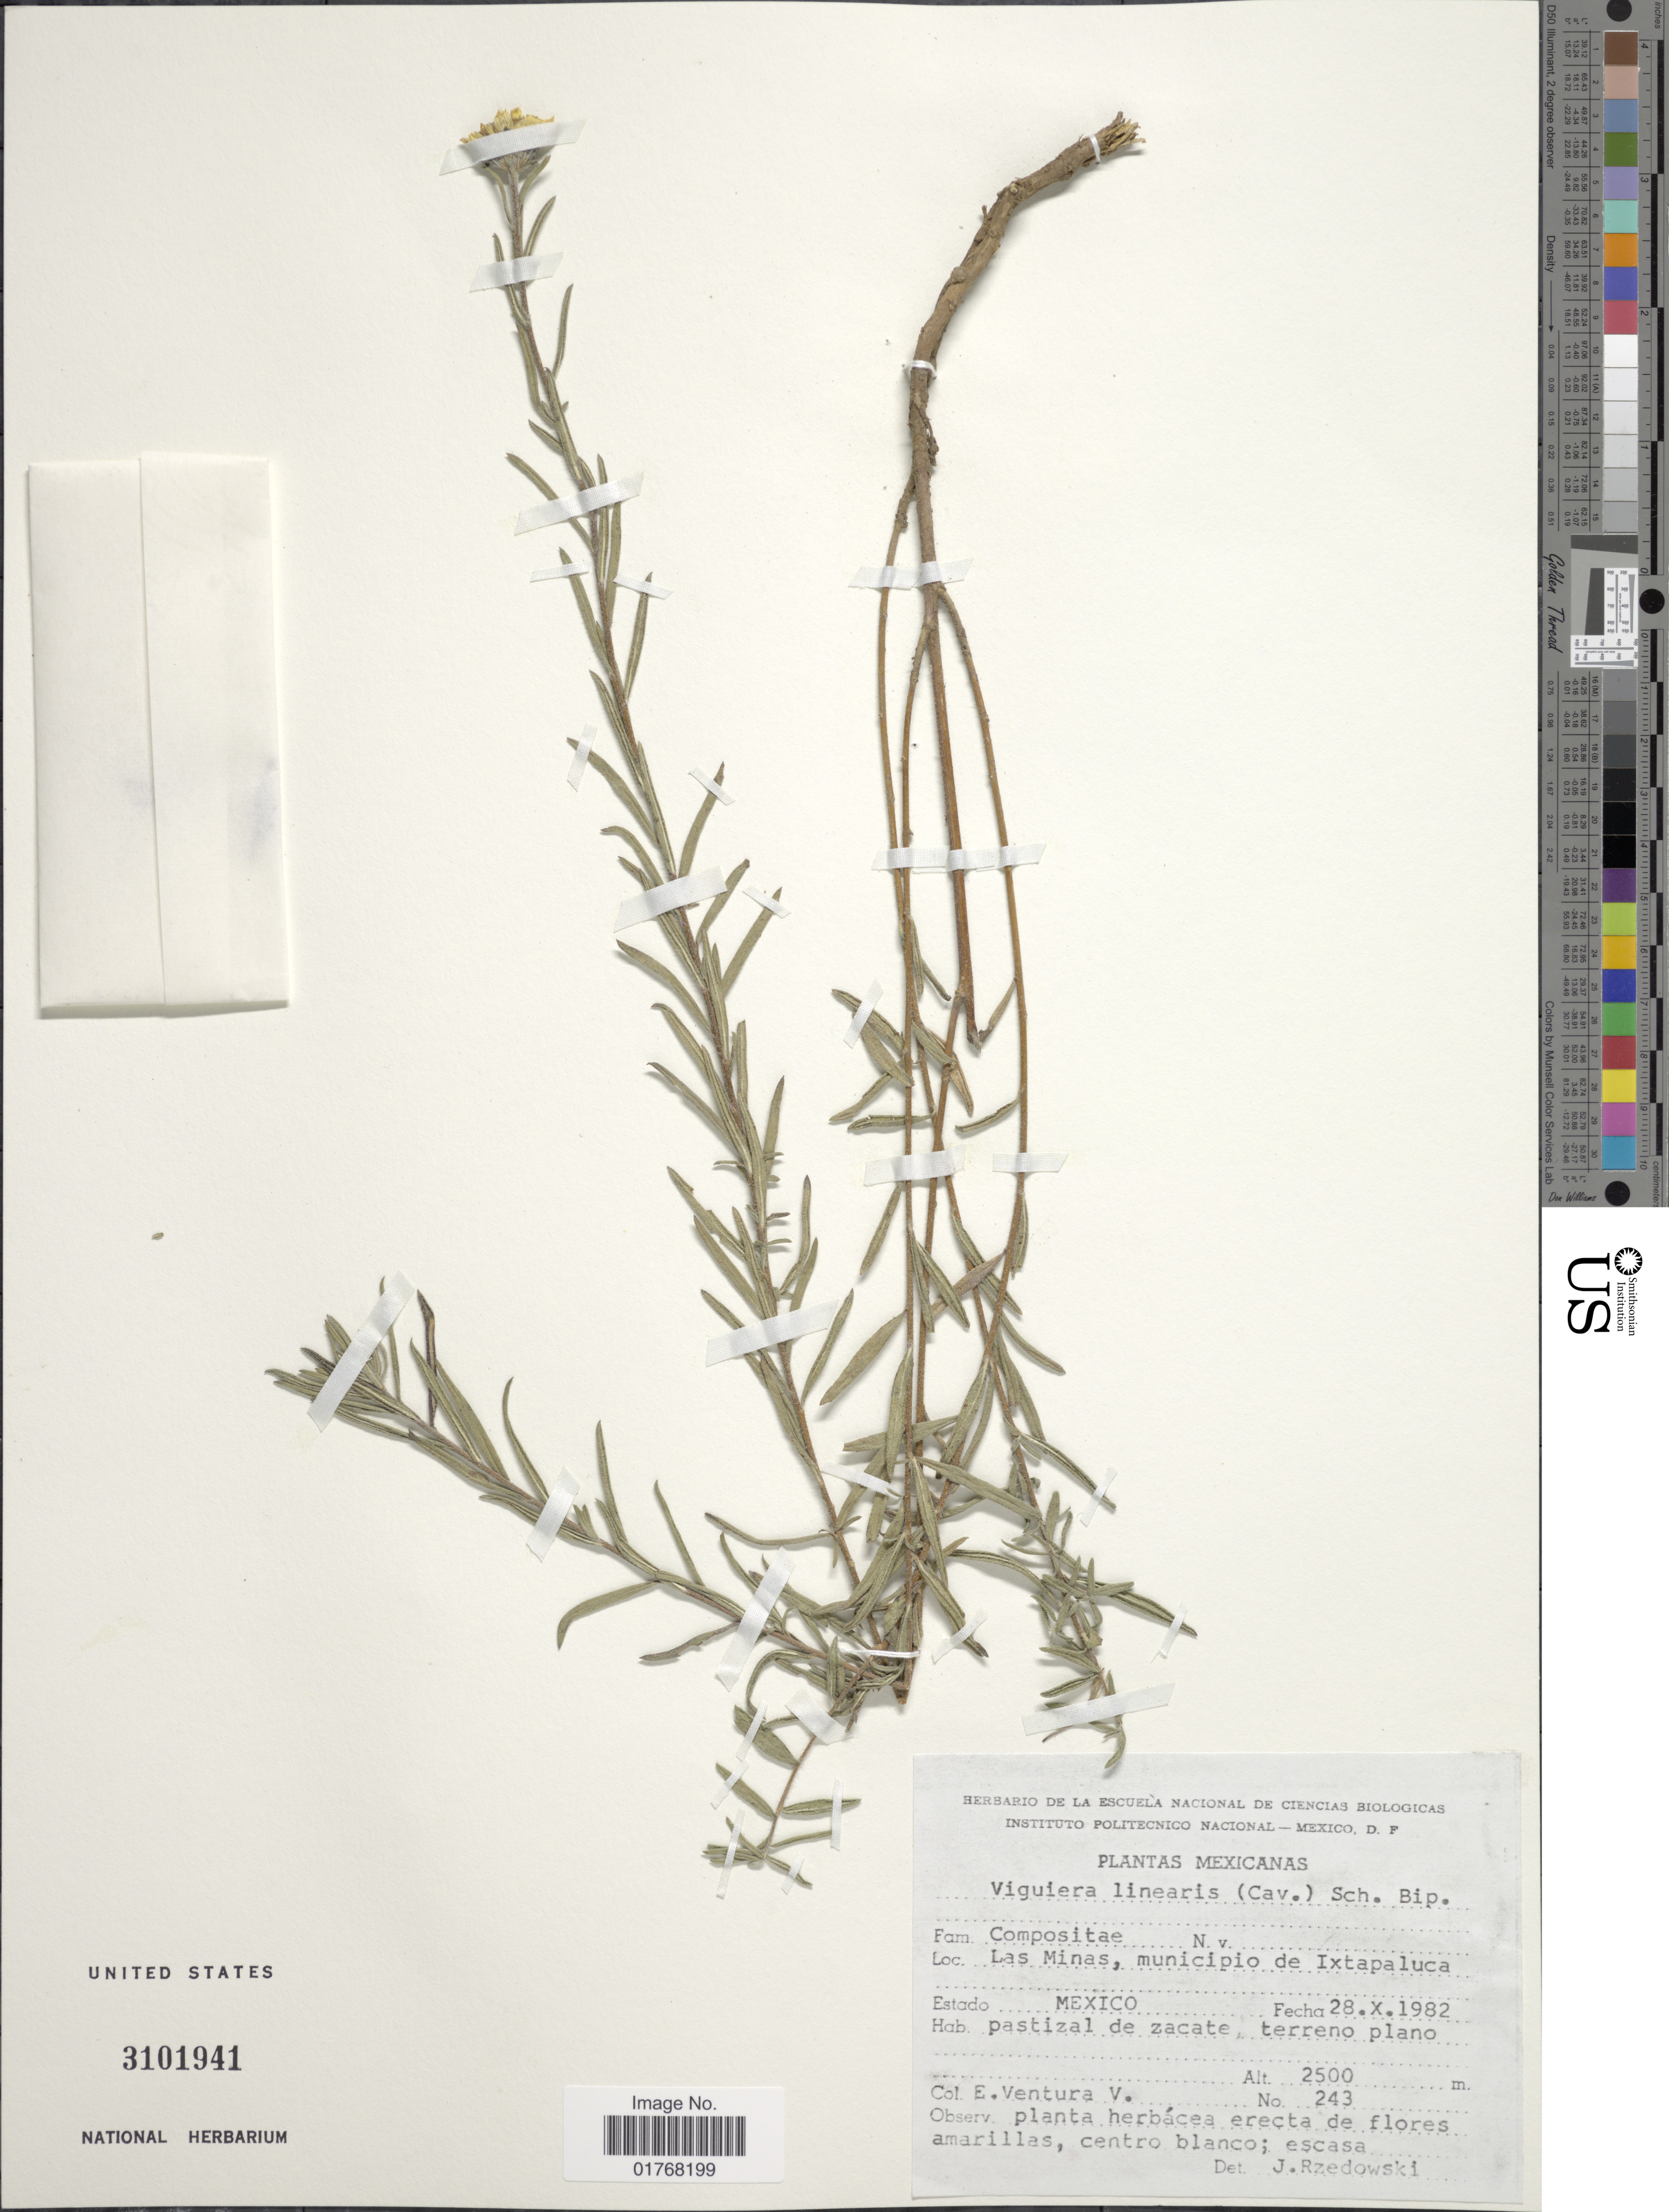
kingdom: Plantae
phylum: Tracheophyta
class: Magnoliopsida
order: Asterales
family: Asteraceae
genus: Viguiera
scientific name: Viguiera linearis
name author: (Cav.) Sch. Bip.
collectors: E. Ventura V.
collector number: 243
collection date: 1982-10-28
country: Mexico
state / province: México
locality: Las Minas, municipio de Ixtapaluca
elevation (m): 2500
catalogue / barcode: US 3101941